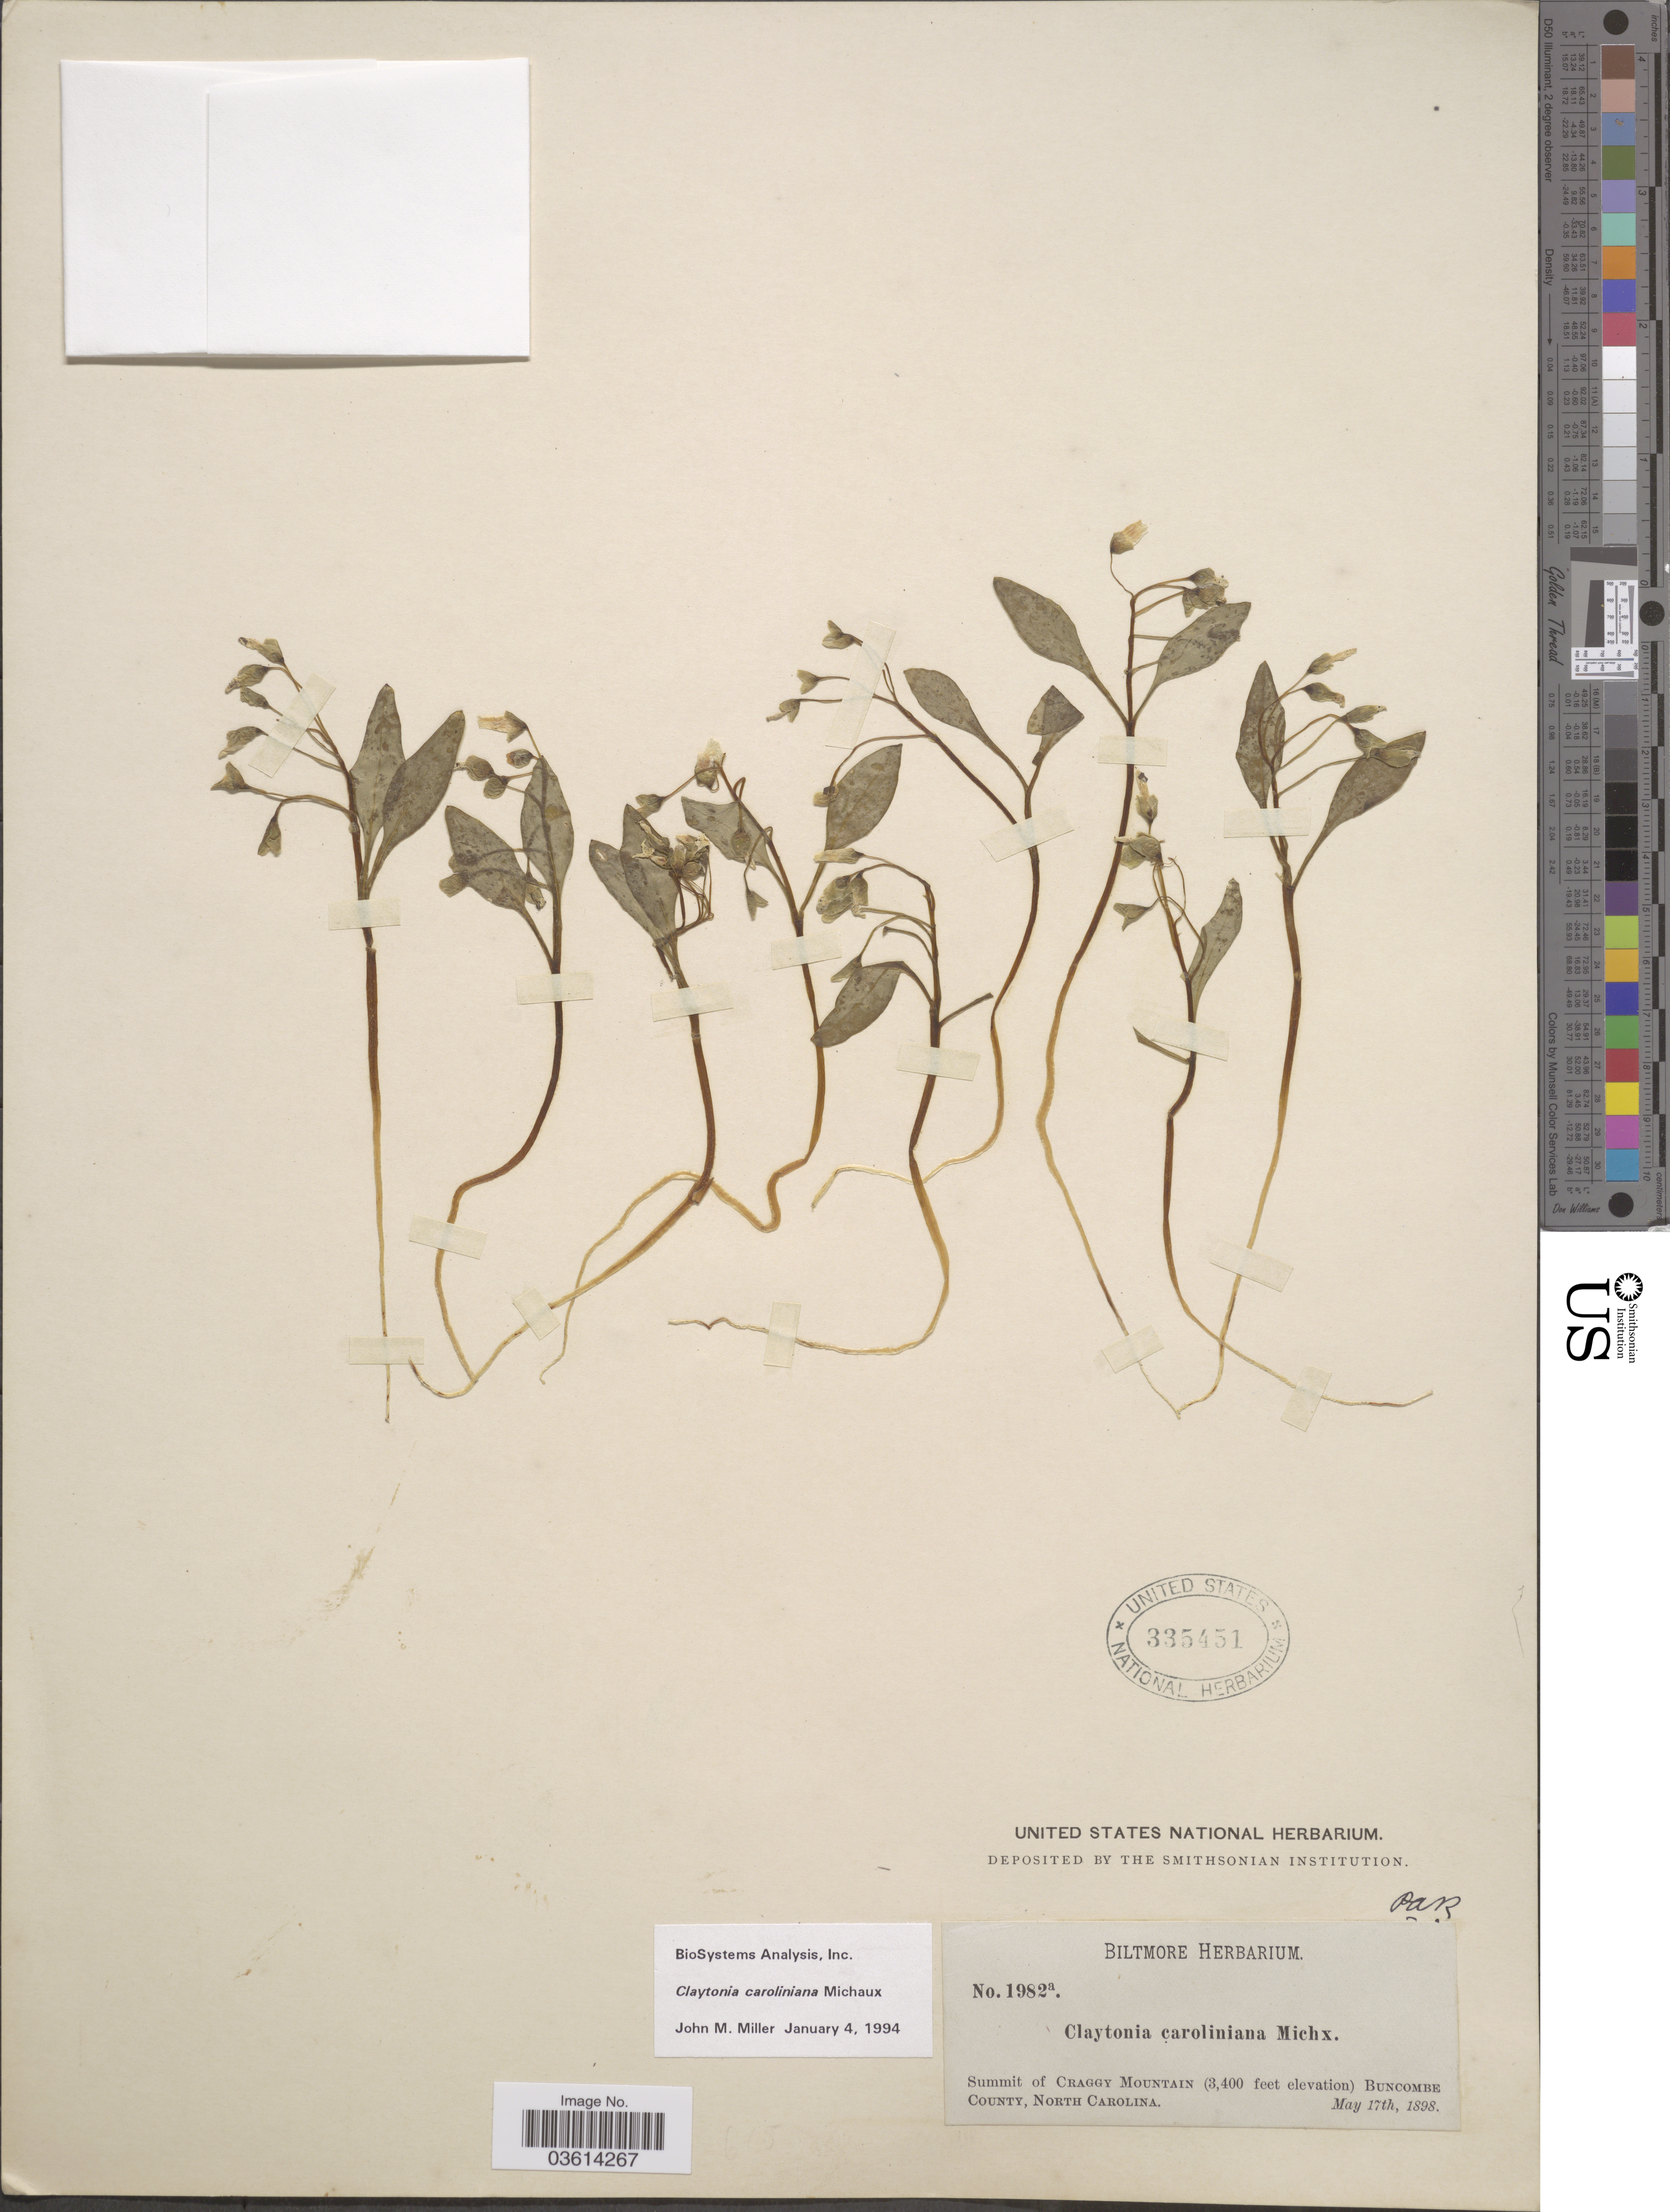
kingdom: Plantae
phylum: Tracheophyta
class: Magnoliopsida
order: Caryophyllales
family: Montiaceae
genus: Claytonia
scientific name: Claytonia caroliniana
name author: Michx.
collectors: ex herb. Biltmore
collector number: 1982a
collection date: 1898-05-17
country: United States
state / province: North Carolina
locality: Summit of Craggy Mountain, Buncombe County.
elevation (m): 1036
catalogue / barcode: US 335451